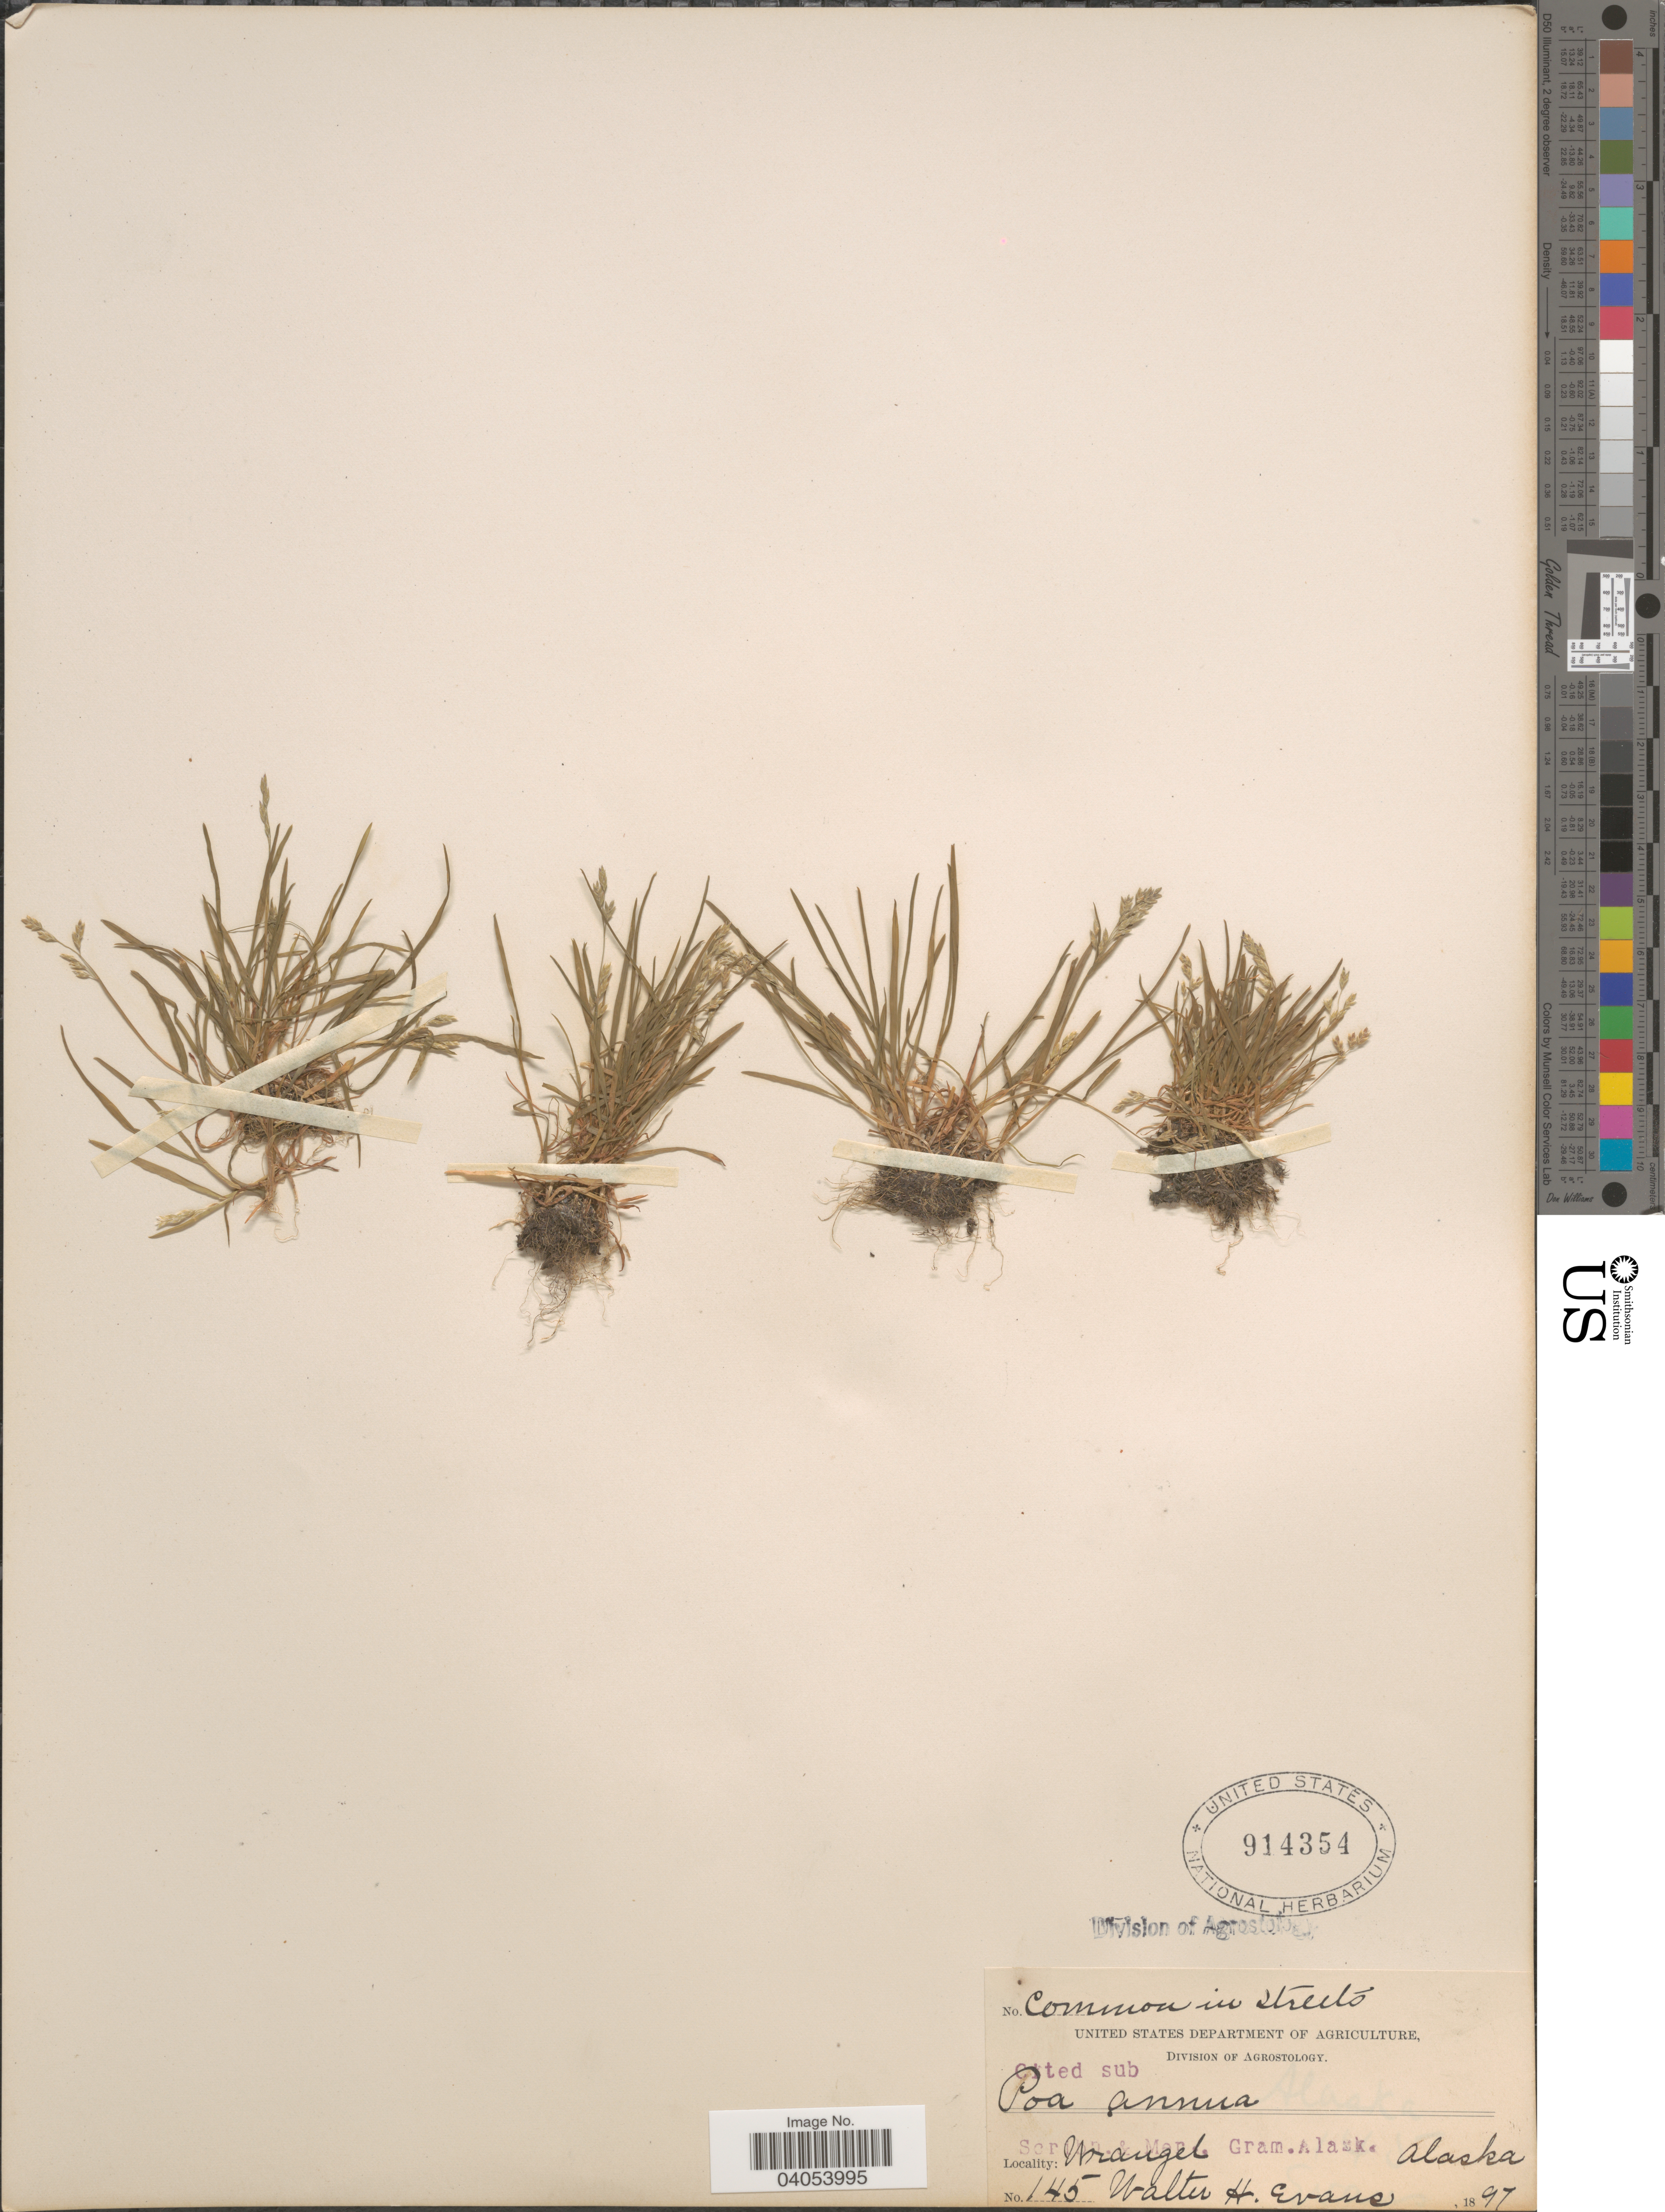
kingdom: Plantae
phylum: Tracheophyta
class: Liliopsida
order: Poales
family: Poaceae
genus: Poa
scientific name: Poa annua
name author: L.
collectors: W. H. Evans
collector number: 145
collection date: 1897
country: United States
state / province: Alaska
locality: Wrangell.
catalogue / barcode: US 914354